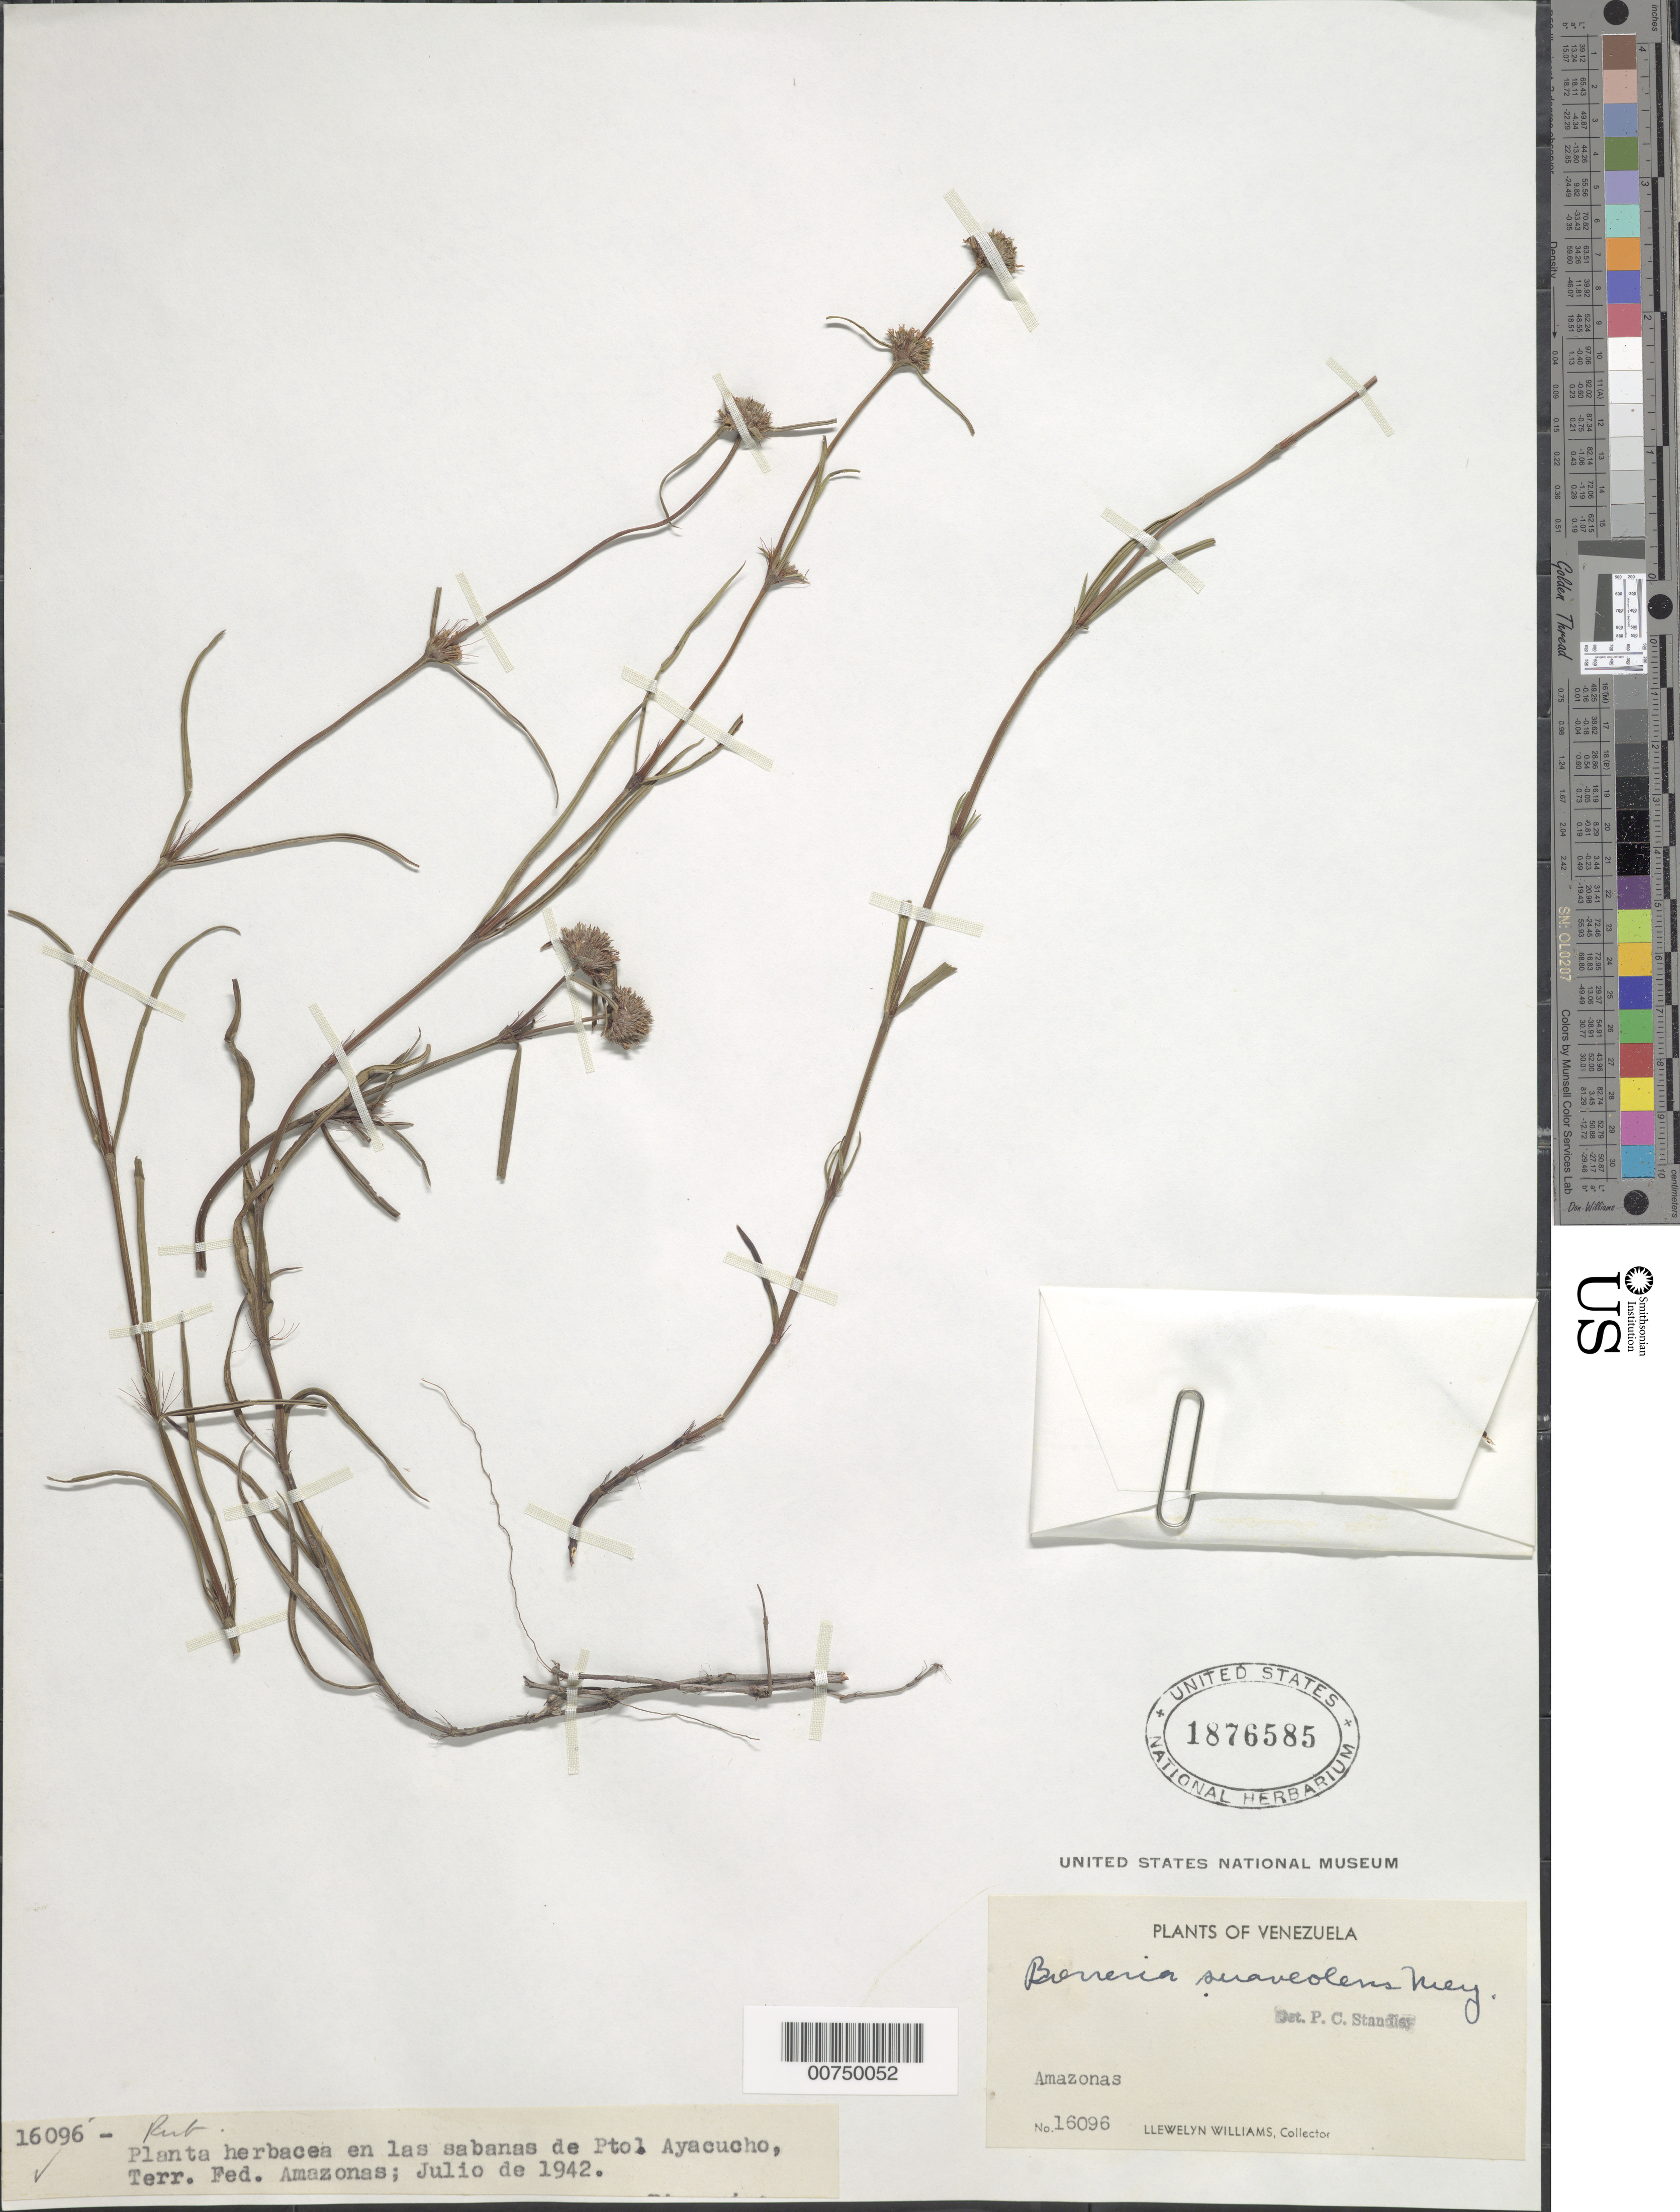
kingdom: Plantae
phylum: Tracheophyta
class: Magnoliopsida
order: Gentianales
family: Rubiaceae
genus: Borreria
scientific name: Borreria suaveolens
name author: G. Mey.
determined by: Standley, Paul C.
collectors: Ll. Williams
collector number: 16096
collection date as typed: Jul-42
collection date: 1942-07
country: Venezuela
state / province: Amazonas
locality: Puerto Ayacucho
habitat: Sabanas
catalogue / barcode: US 1876585